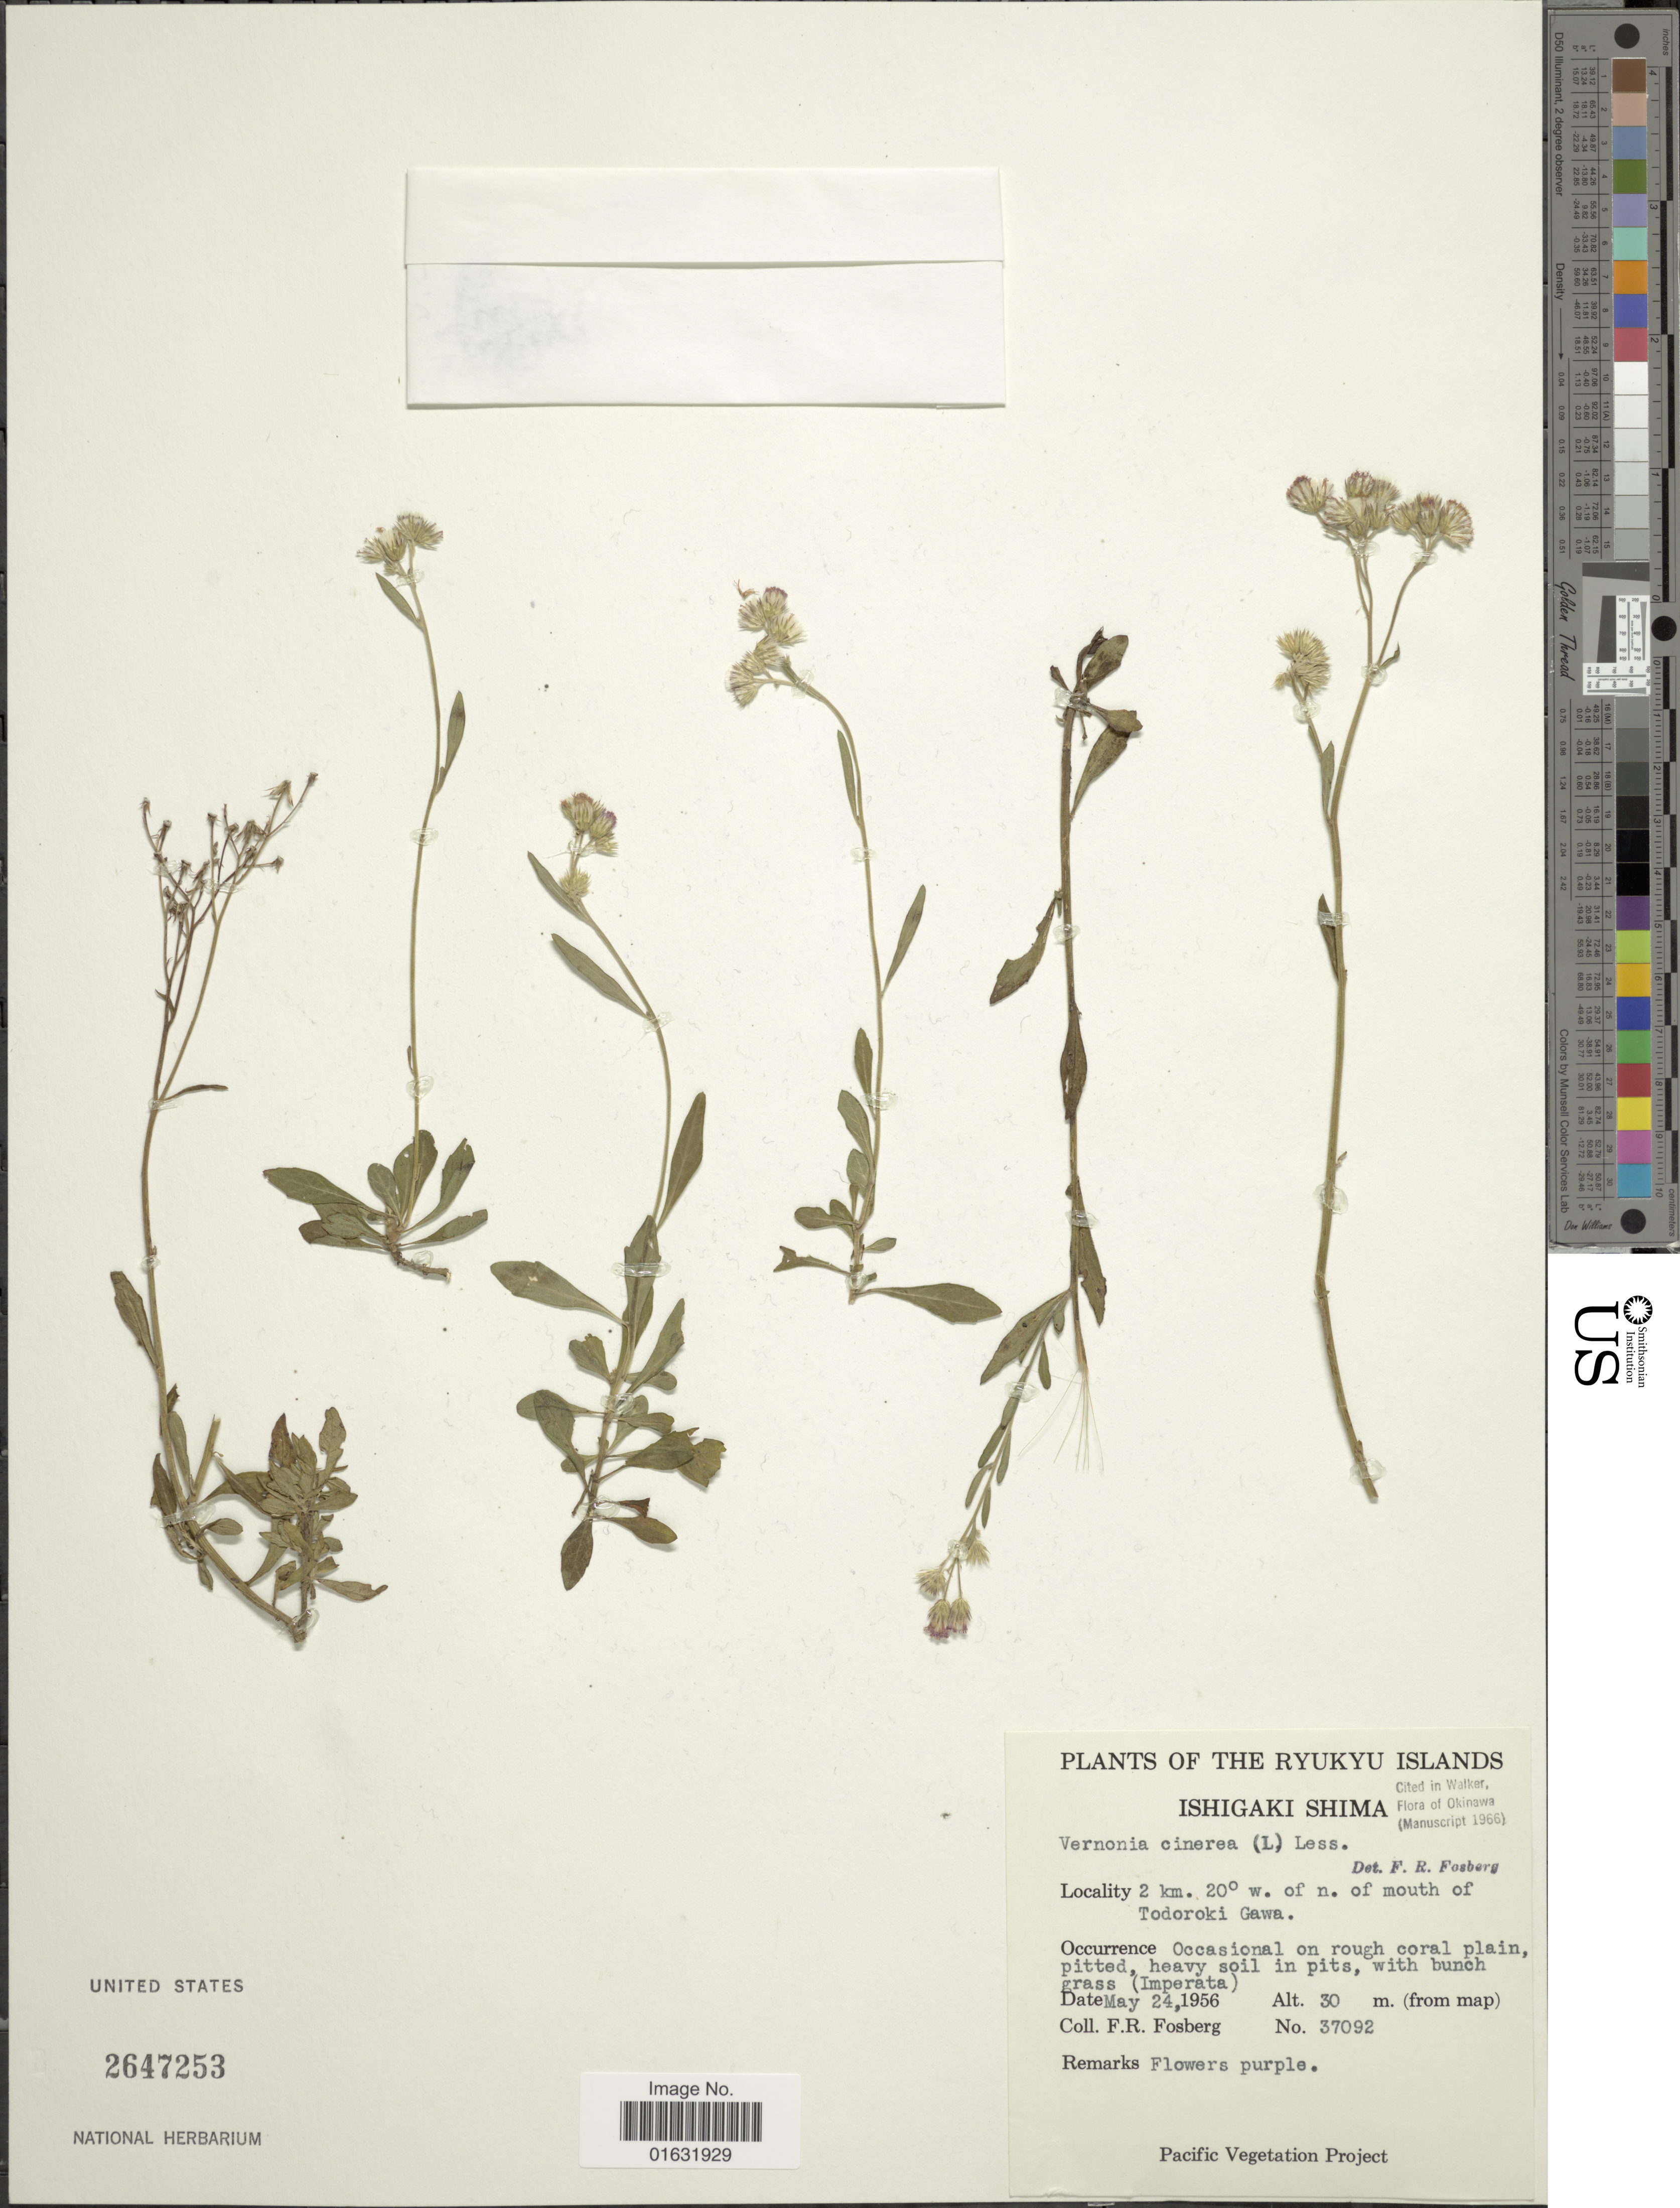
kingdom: Plantae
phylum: Tracheophyta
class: Magnoliopsida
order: Asterales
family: Asteraceae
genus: Cyanthillium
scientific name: Cyanthillium cinereum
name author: (L.) H. Rob.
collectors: F. R. Fosberg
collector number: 37092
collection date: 1956-05-24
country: Japan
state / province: Okinawa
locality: The Ryukyu Islands, Ishigaki Shima, 2 km. 20 degrees w. of n. of mouth of Todoroki Gawa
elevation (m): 30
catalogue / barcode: US 2647253